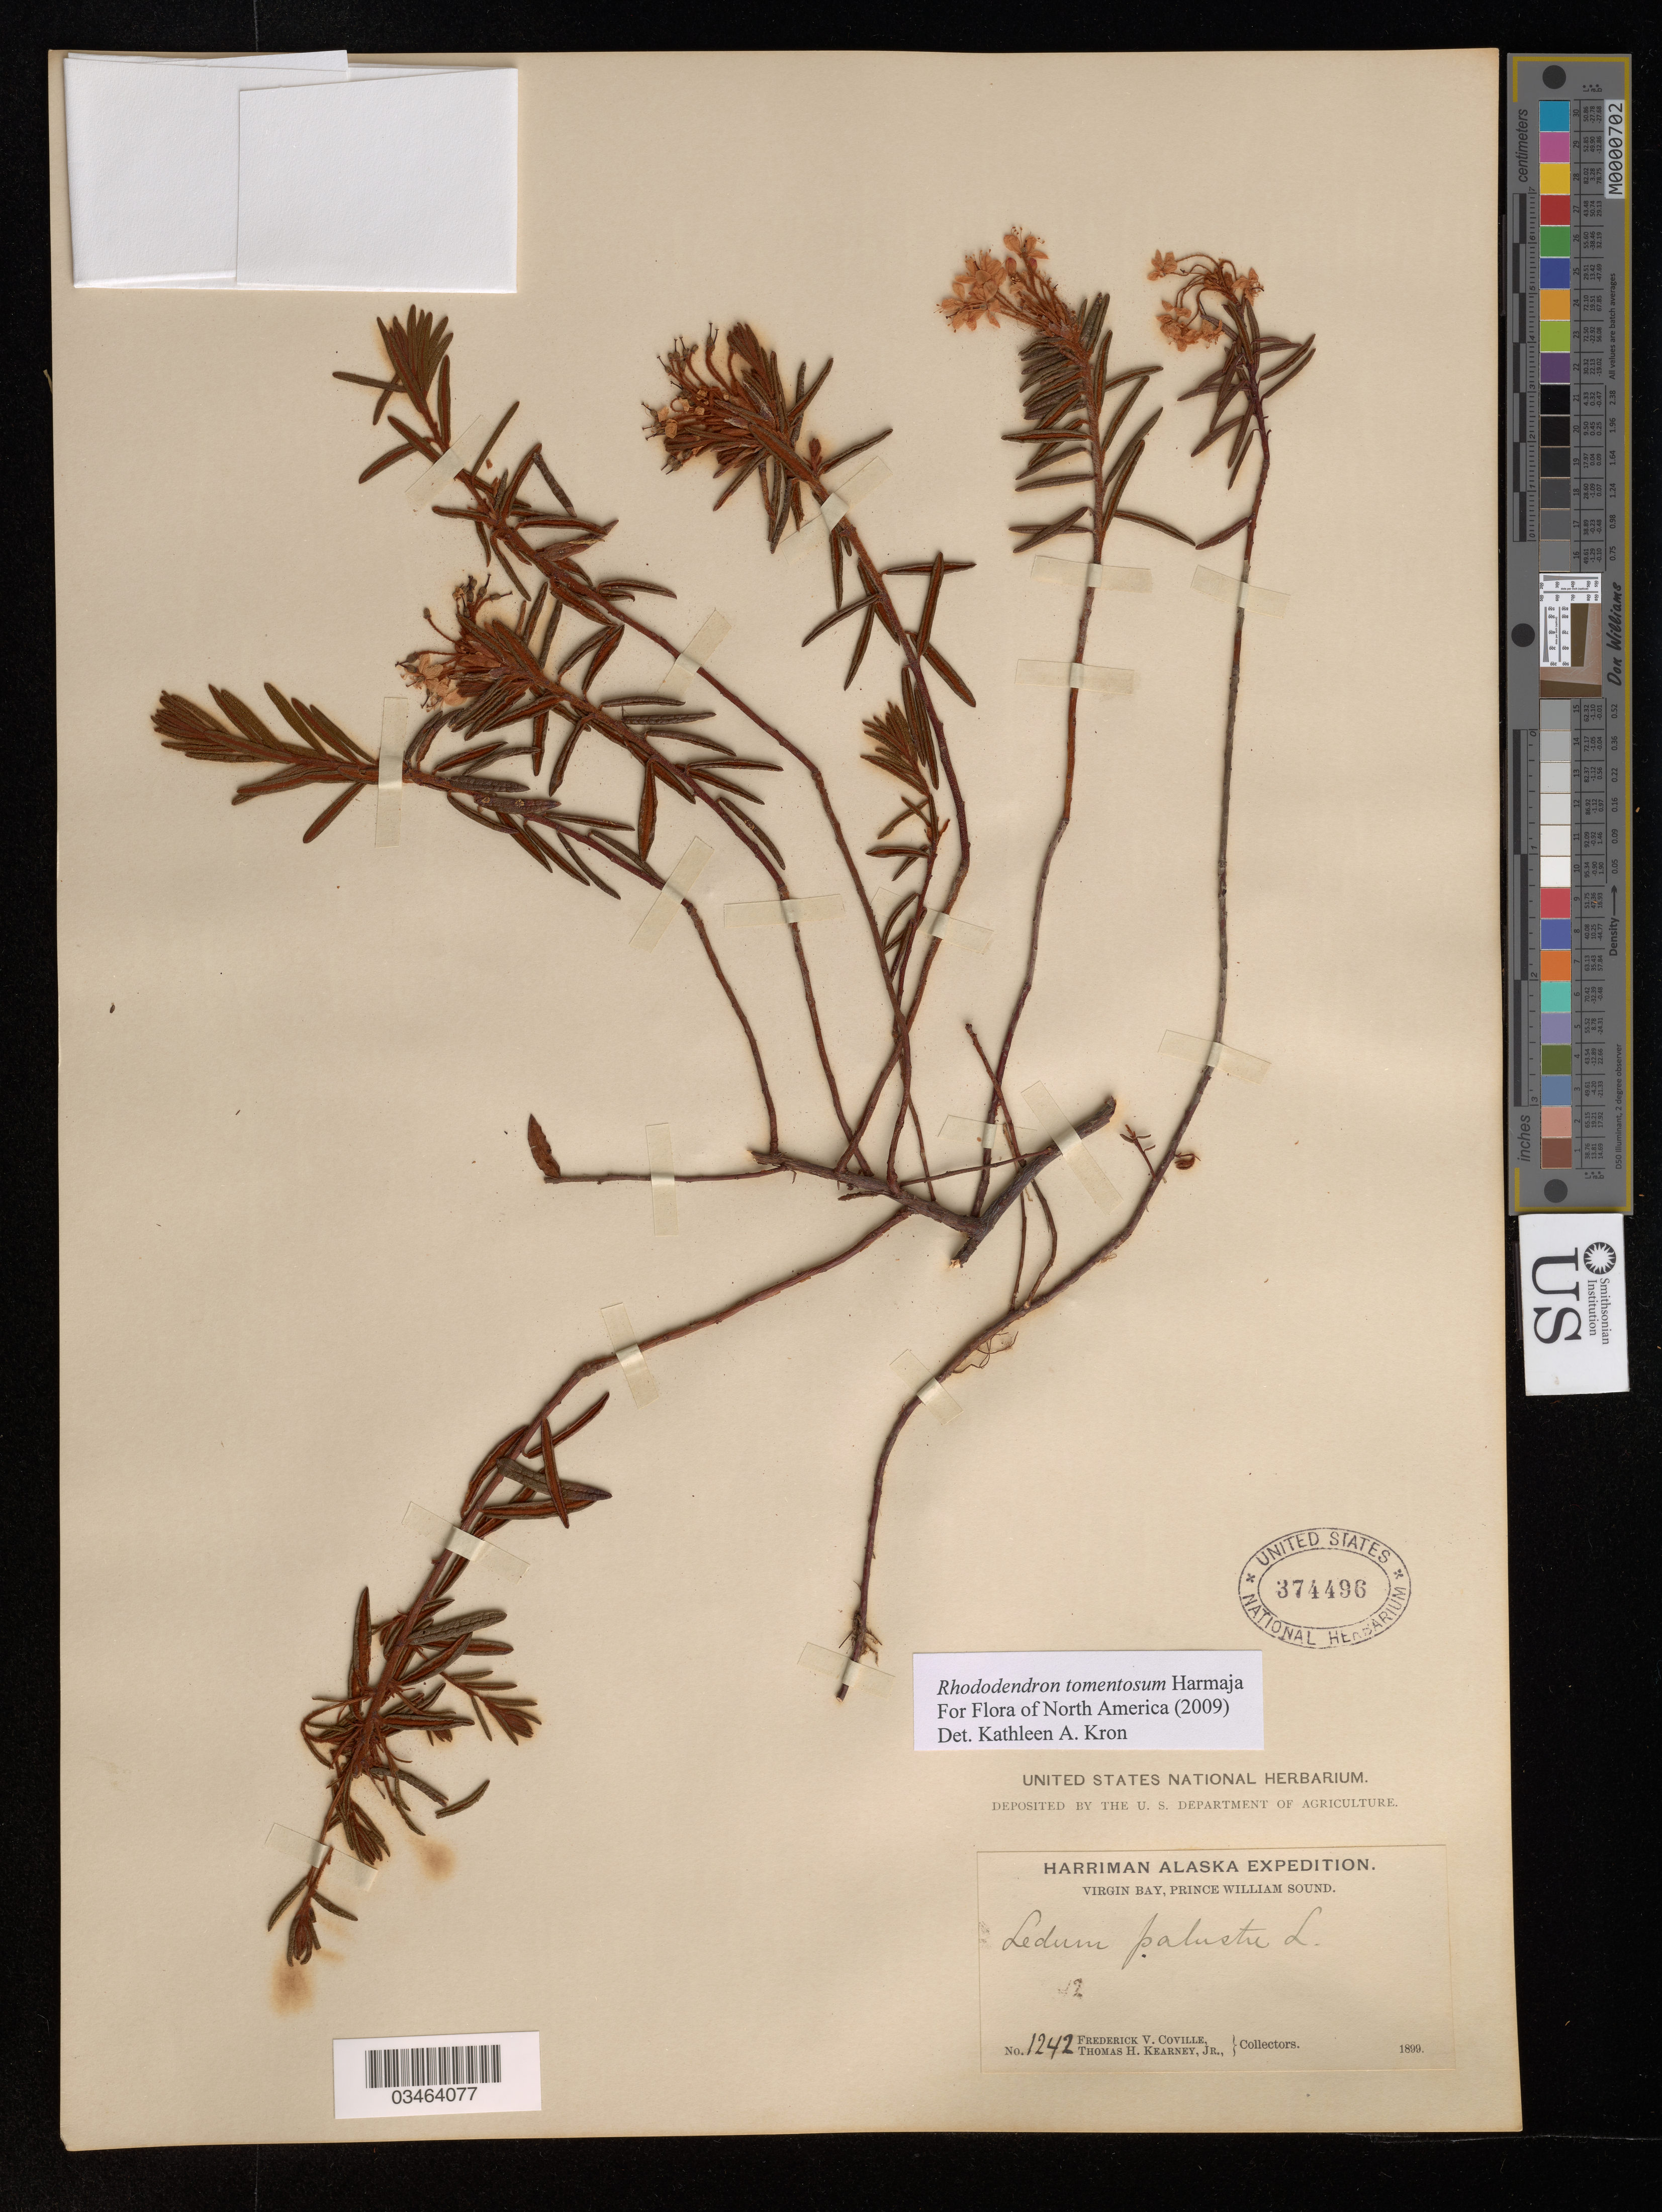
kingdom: Plantae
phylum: Tracheophyta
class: Magnoliopsida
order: Ericales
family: Ericaceae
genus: Ledum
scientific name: Ledum palustre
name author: L.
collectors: F. V. Coville & T. H. Kearney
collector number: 1242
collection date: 1809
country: United States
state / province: Alaska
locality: Alaskan Expedition. Virgin Bay, Prince William Sound.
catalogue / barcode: US 374496